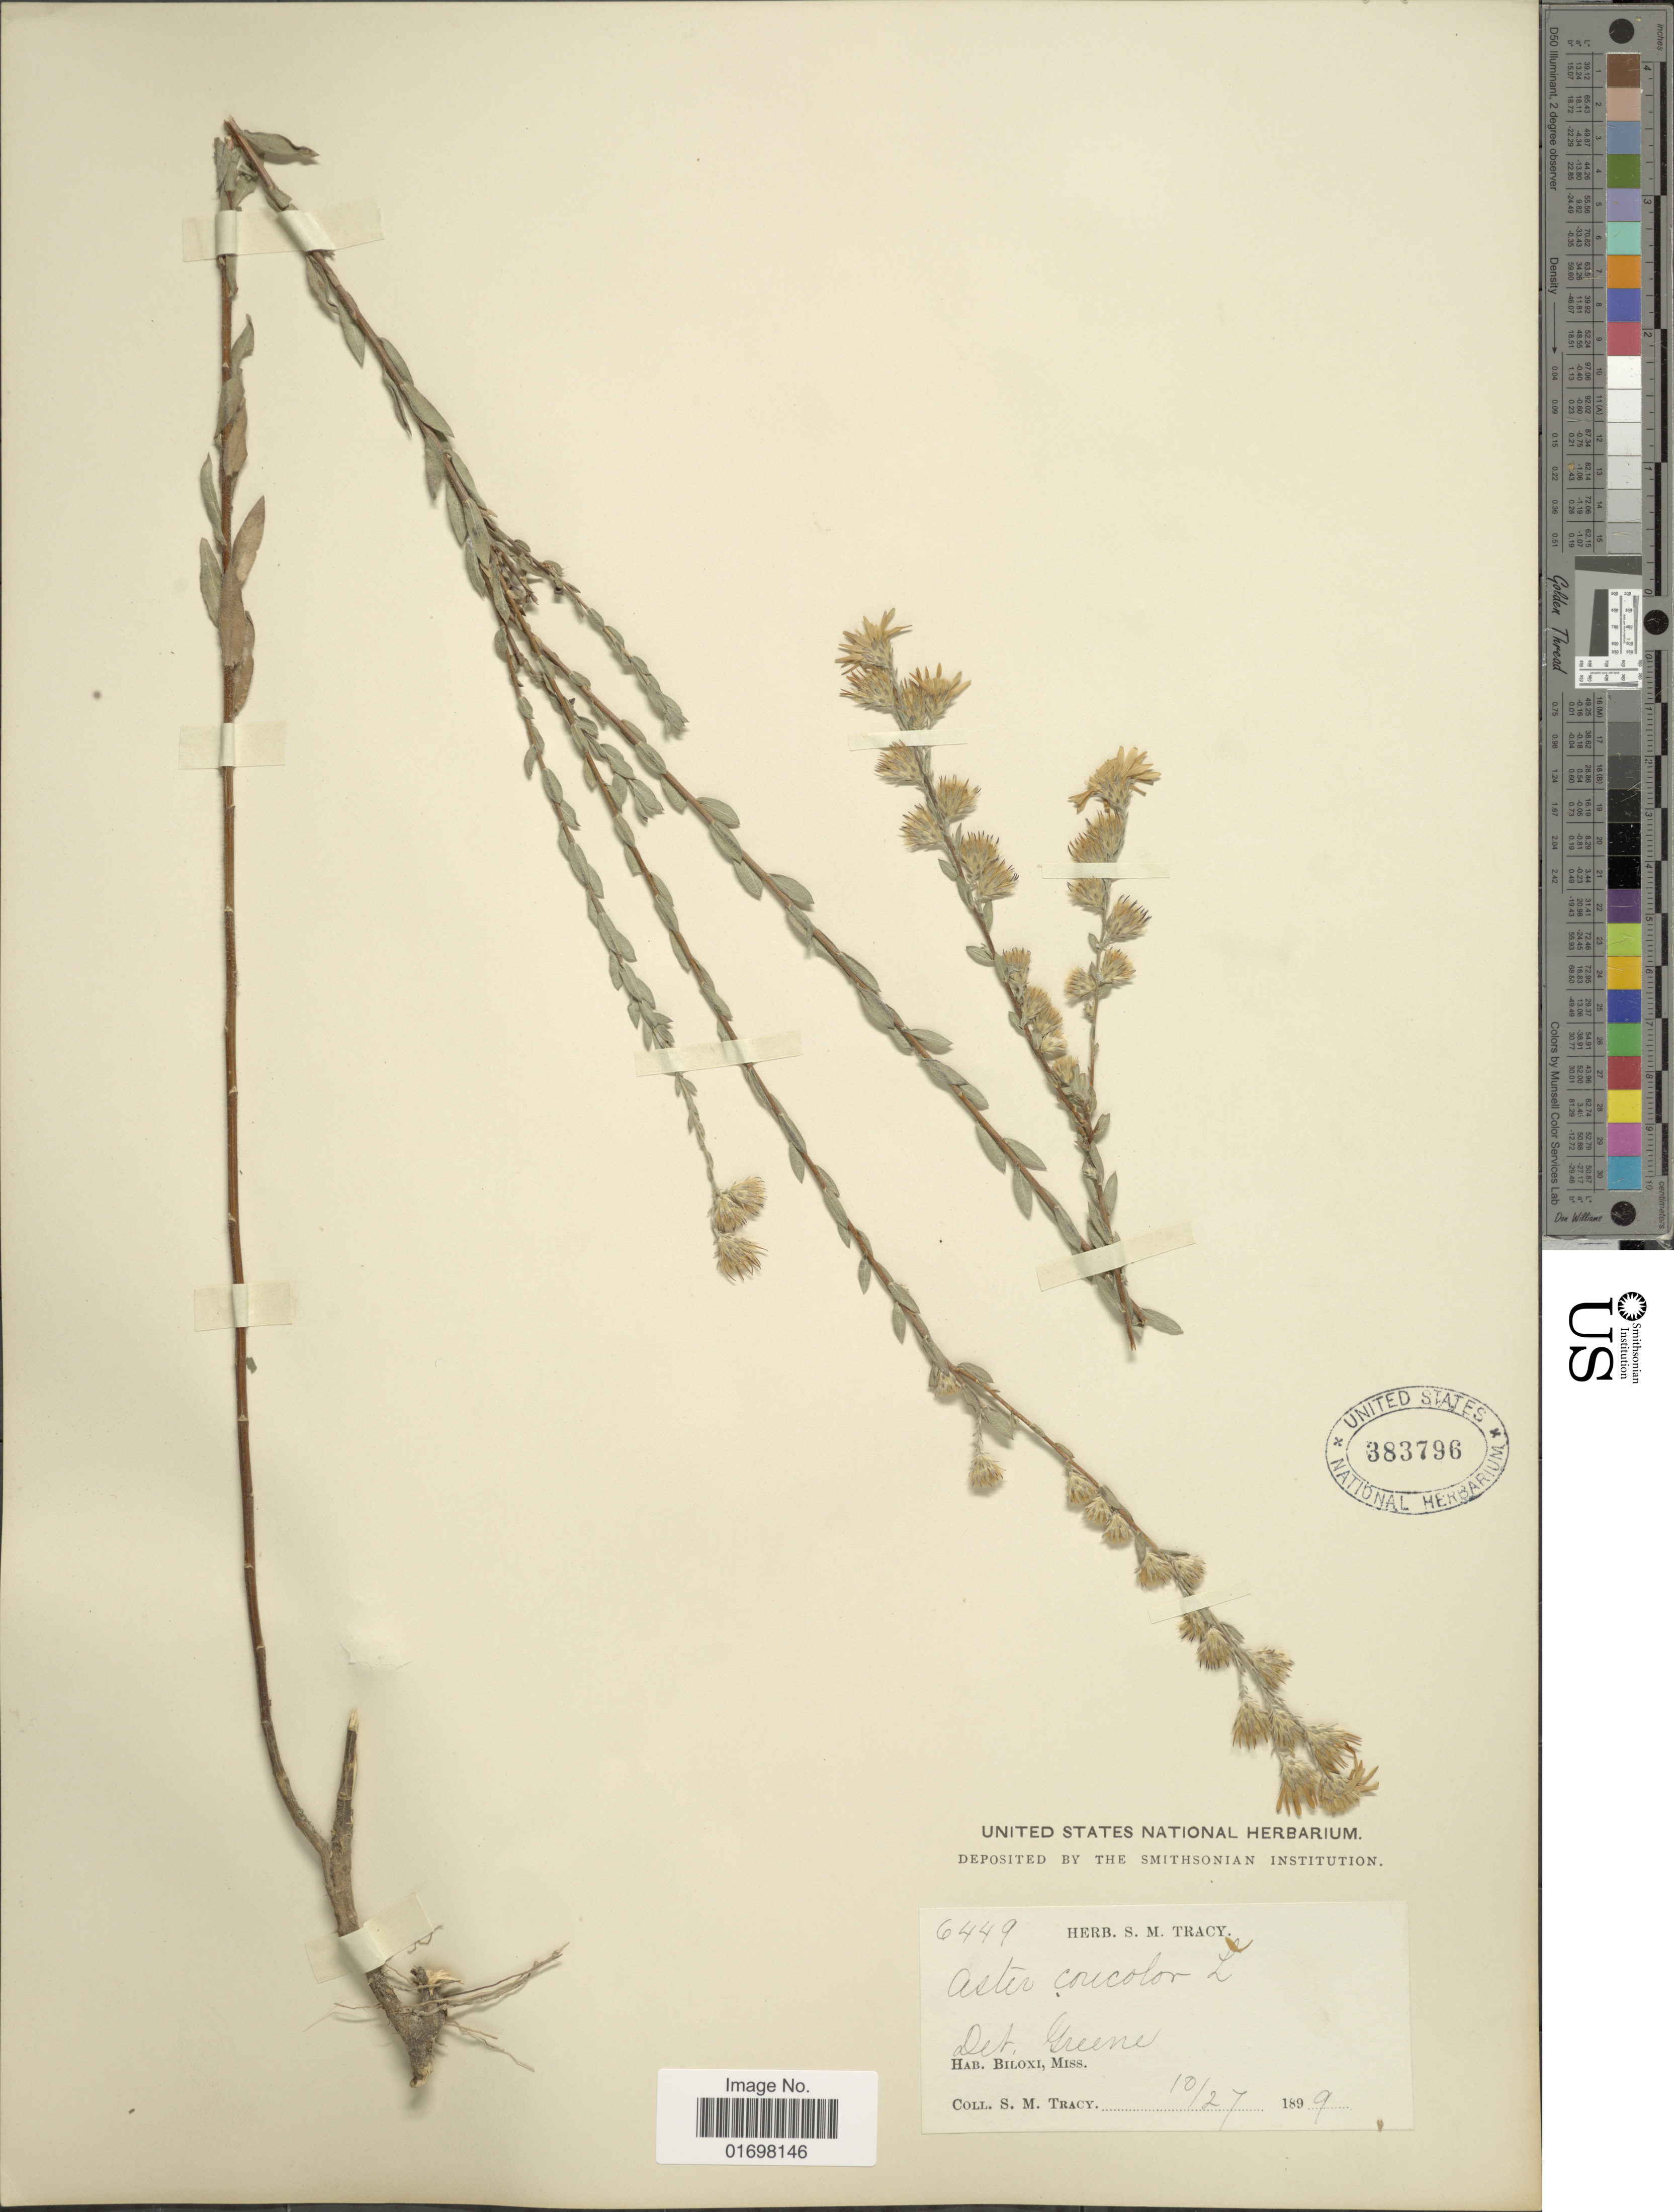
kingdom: Plantae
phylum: Tracheophyta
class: Magnoliopsida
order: Asterales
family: Asteraceae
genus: Symphyotrichum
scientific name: Symphyotrichum concolor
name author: (L.) G.L. Nesom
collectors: S. M. Tracy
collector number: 6449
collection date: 1899-10-27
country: United States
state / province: Mississippi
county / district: Harrison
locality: Biloxi, Miss.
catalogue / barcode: US 383796